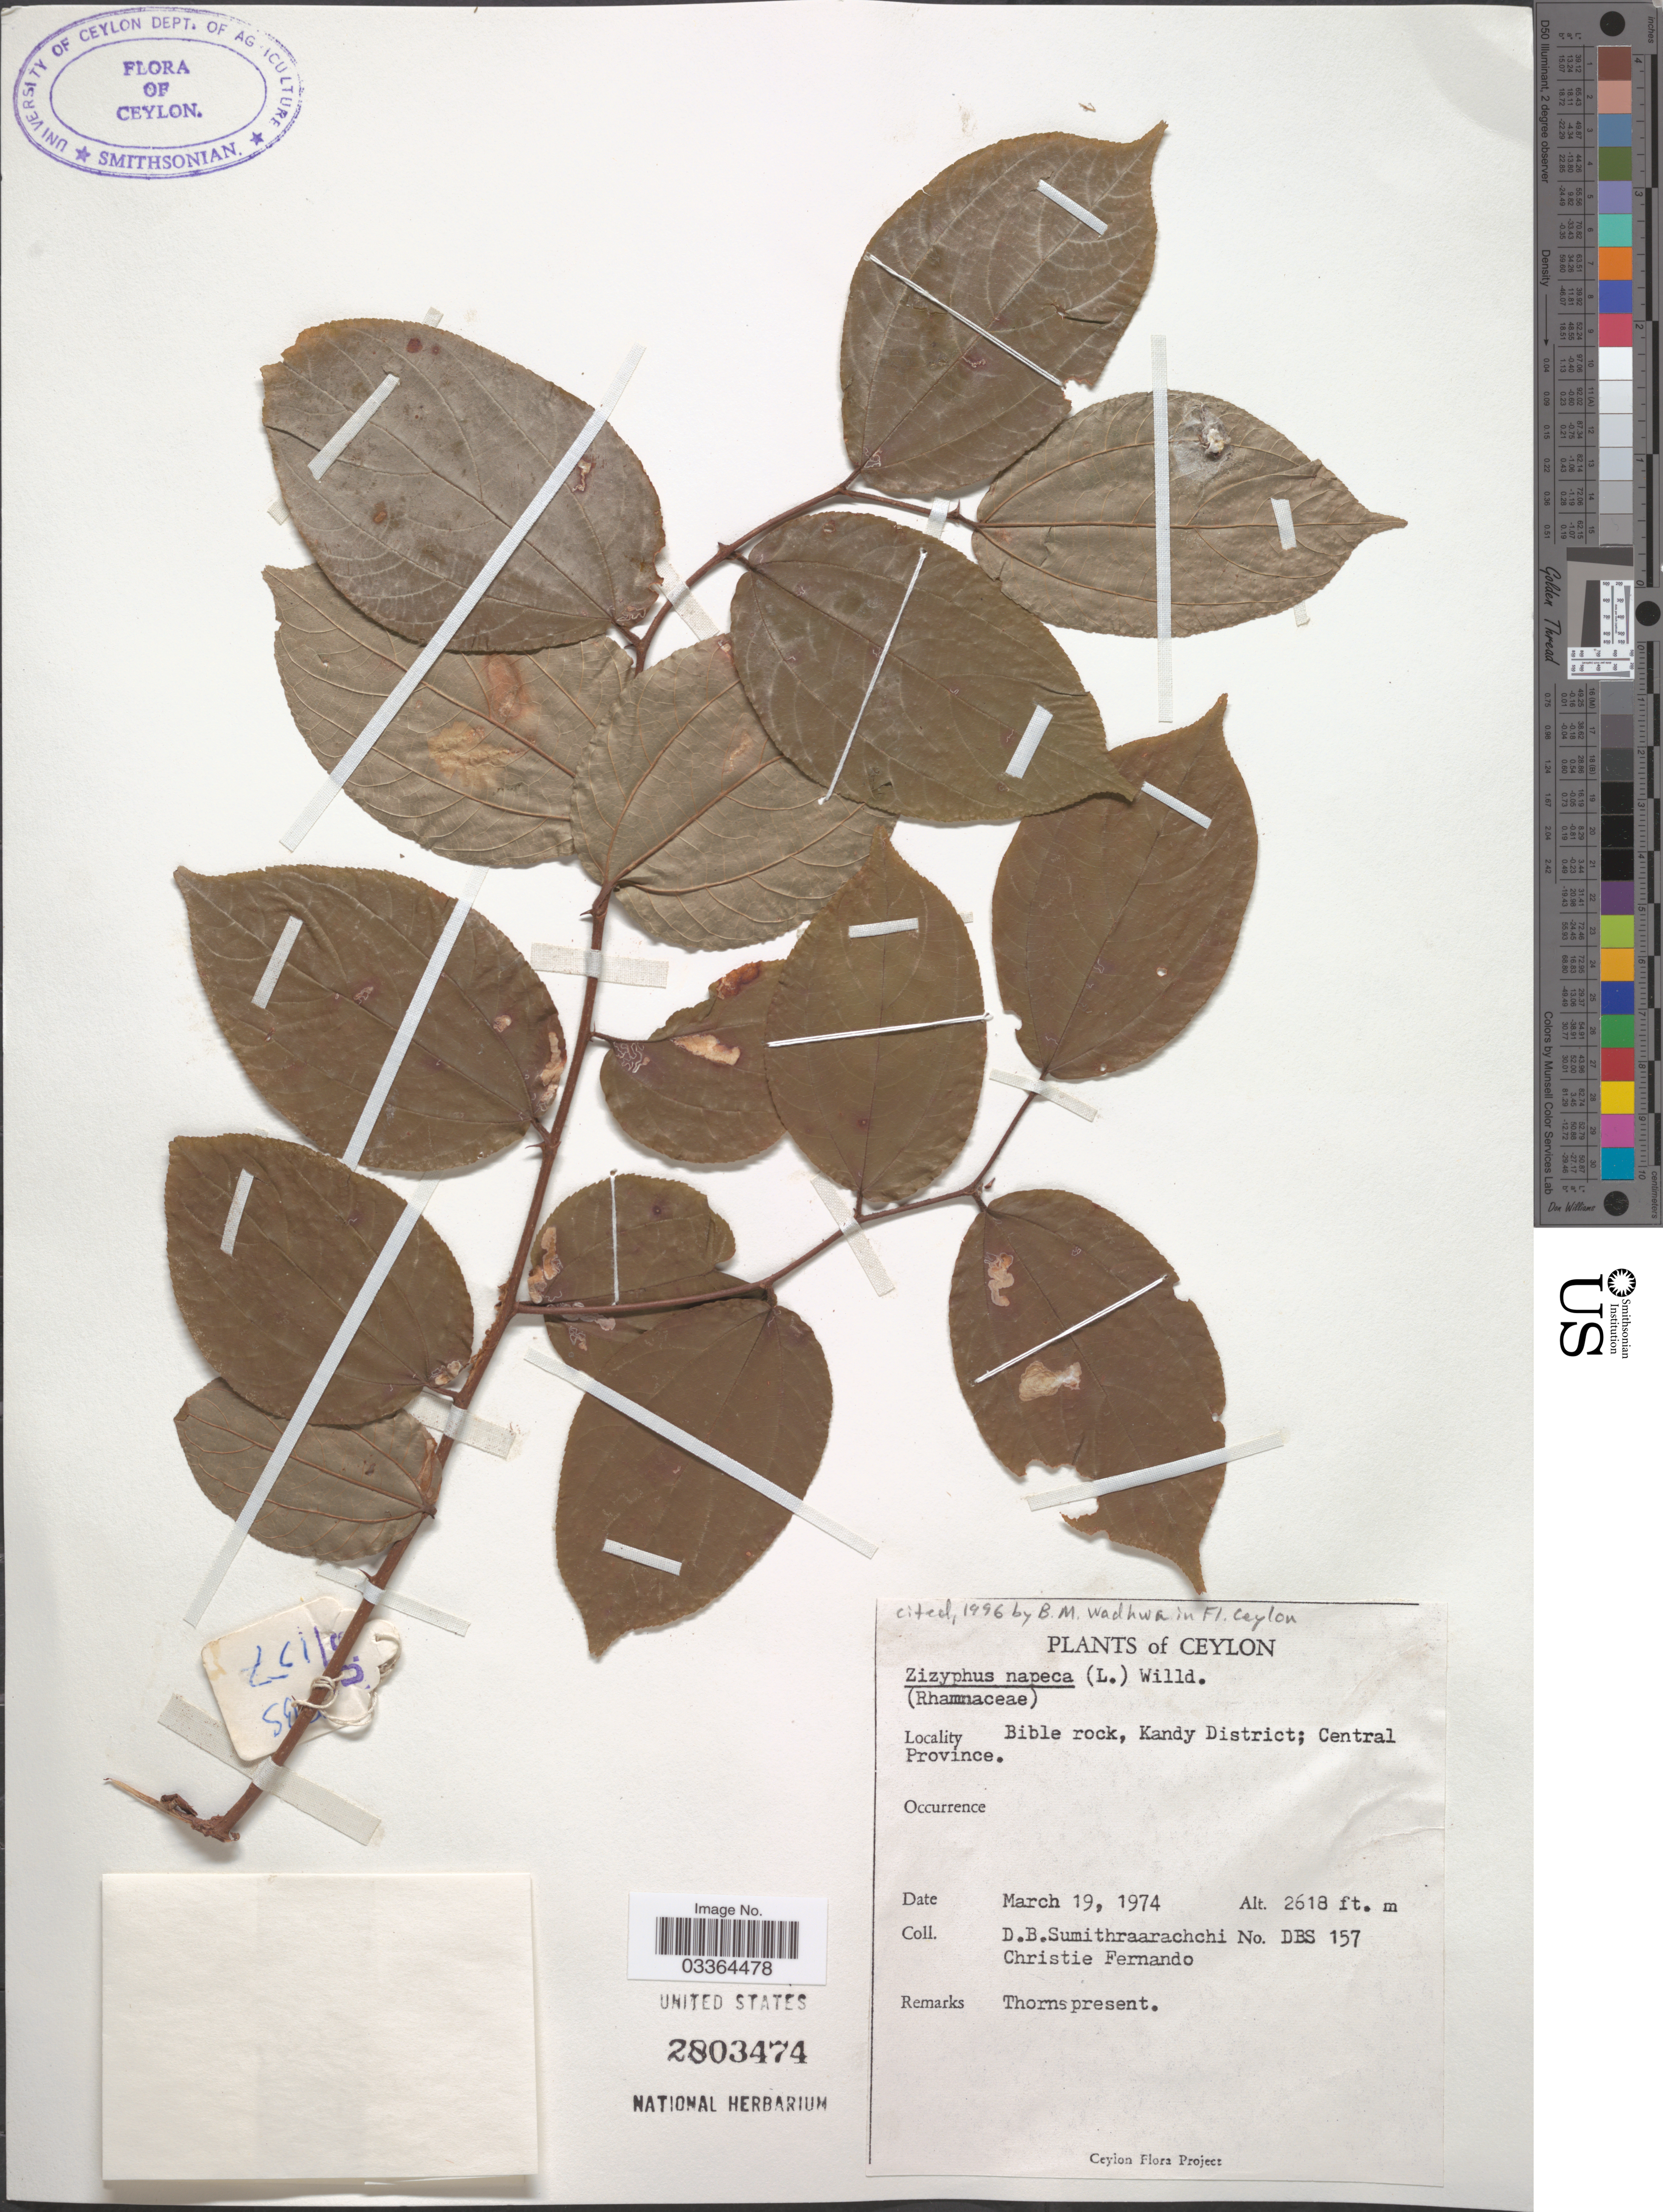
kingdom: Plantae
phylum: Tracheophyta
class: Magnoliopsida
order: Rosales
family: Rhamnaceae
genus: Ziziphus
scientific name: Ziziphus napeca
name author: (L.) Willd.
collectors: D. B. Sumithraarachchi & C. Fernando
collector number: DBS 157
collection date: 1974-03-19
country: Sri Lanka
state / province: Central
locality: Ceylon. Bible rock, Kandy District.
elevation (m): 798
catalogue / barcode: US 2803474